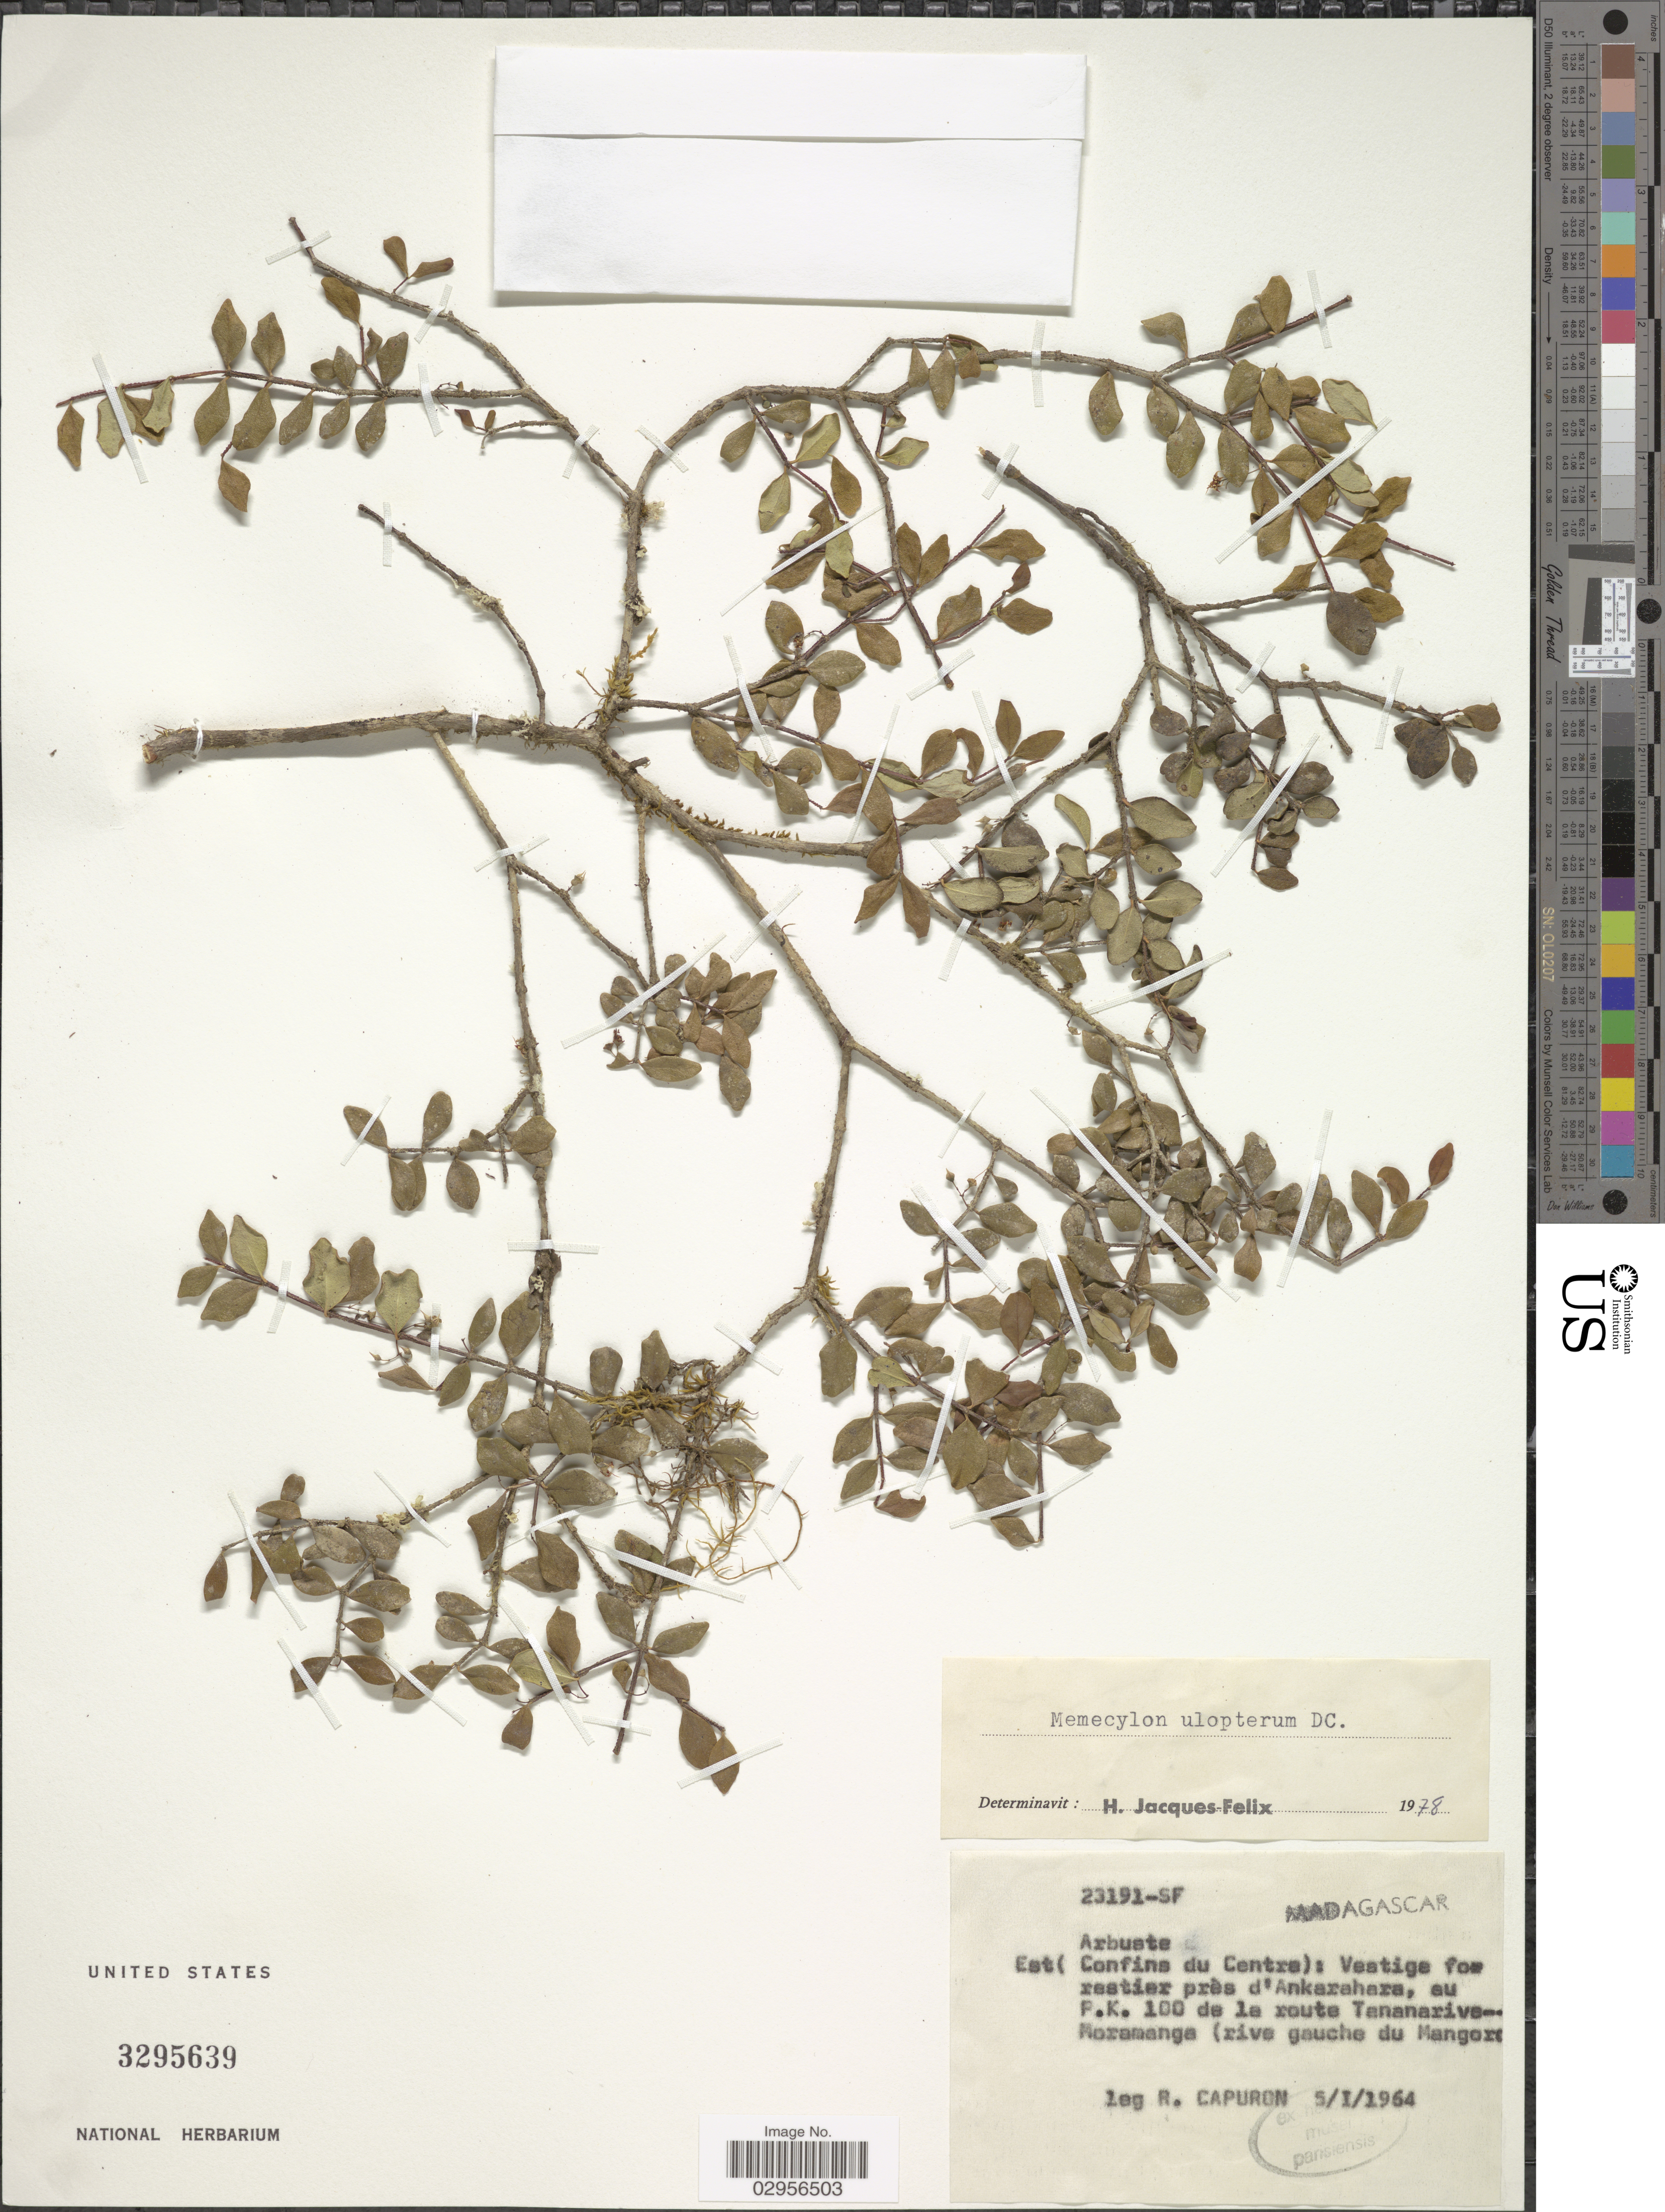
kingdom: Plantae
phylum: Tracheophyta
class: Magnoliopsida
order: Myrtales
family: Melastomataceae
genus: Memecylon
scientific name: Memecylon ulopterum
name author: DC.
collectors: R. Capuron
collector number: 23191-SF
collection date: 1964-01-05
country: Madagascar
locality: Est (Confins du Centre): Vestige forestier près d'Ankarahara, au P.K. 100 de la route Tananarive-Moramanga (rive gauche du Mangoro).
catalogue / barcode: US 3295639